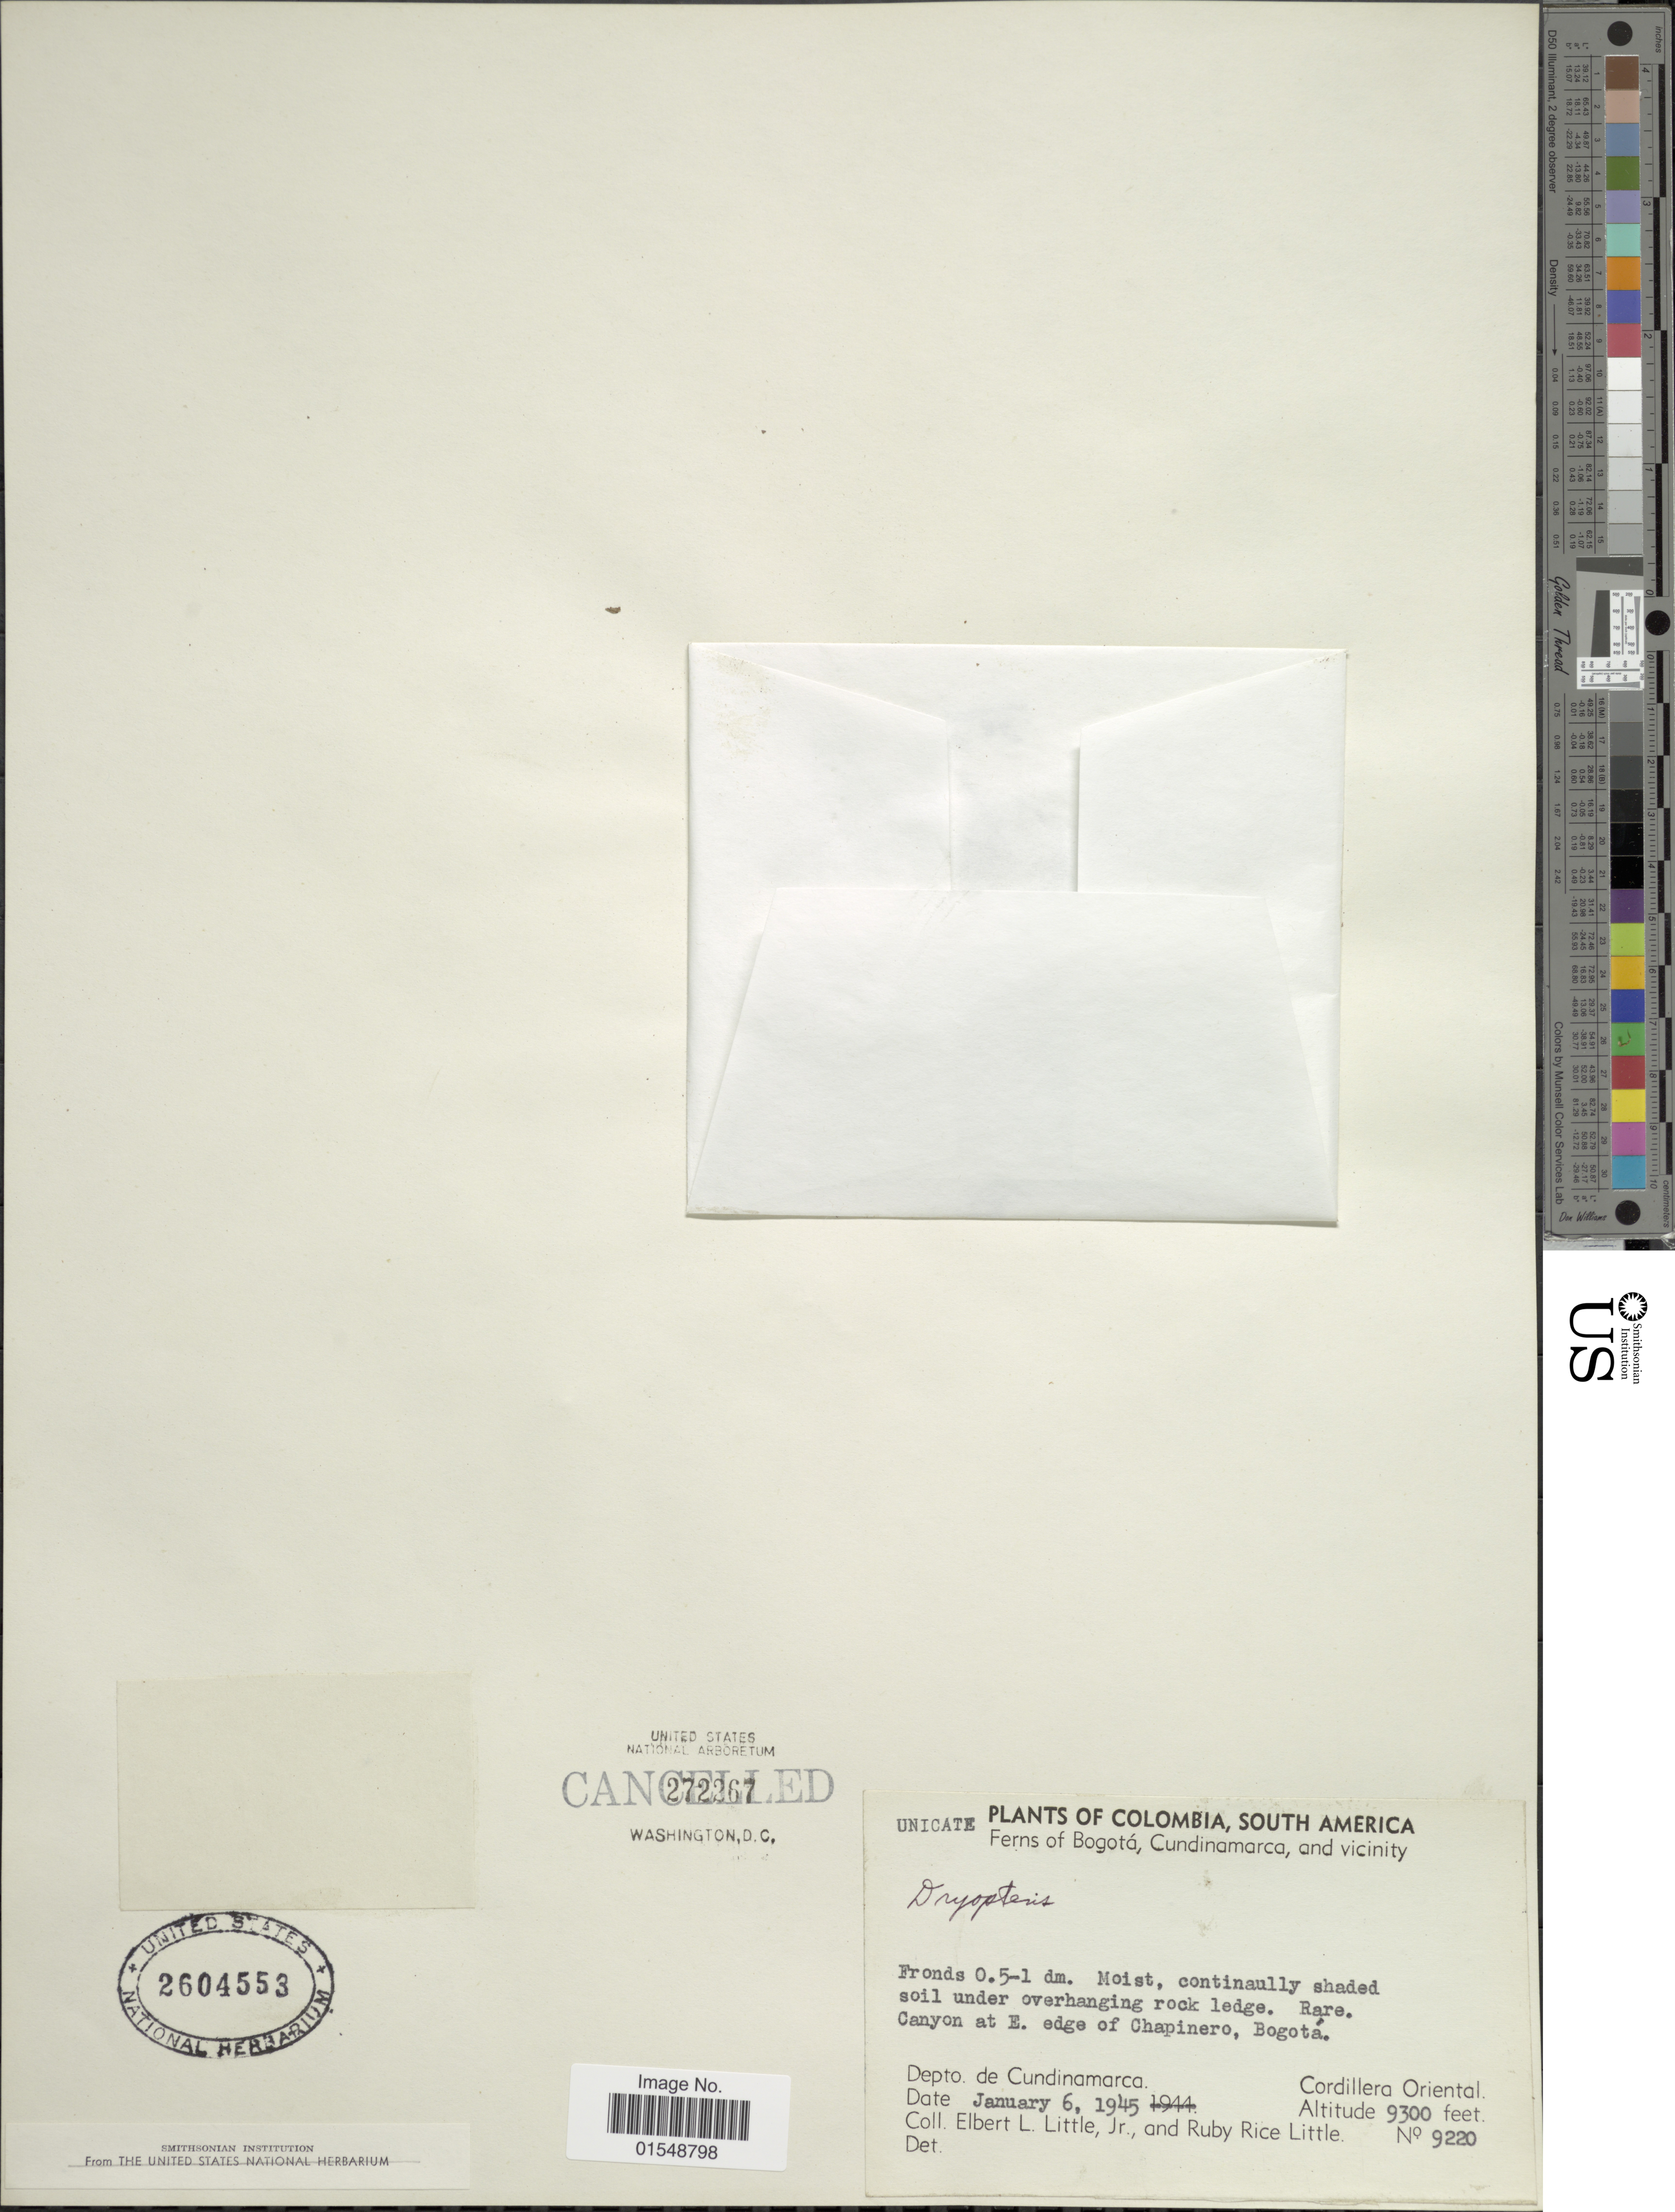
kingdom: Plantae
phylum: Tracheophyta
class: Polypodiopsida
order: Polypodiales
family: Dryopteridaceae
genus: Arachniodes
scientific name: Arachniodes denticulata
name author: (Sw.) Ching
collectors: E. L. Little & R. R. Little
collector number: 9220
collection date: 1945-01-06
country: Colombia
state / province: Cundinamarca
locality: South America, Bogotá, Cundinamarca, and vicinity, Anyon at E. edge of Chapinero, Bogotá, Cordillera Oriental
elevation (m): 2835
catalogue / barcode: US 2604553